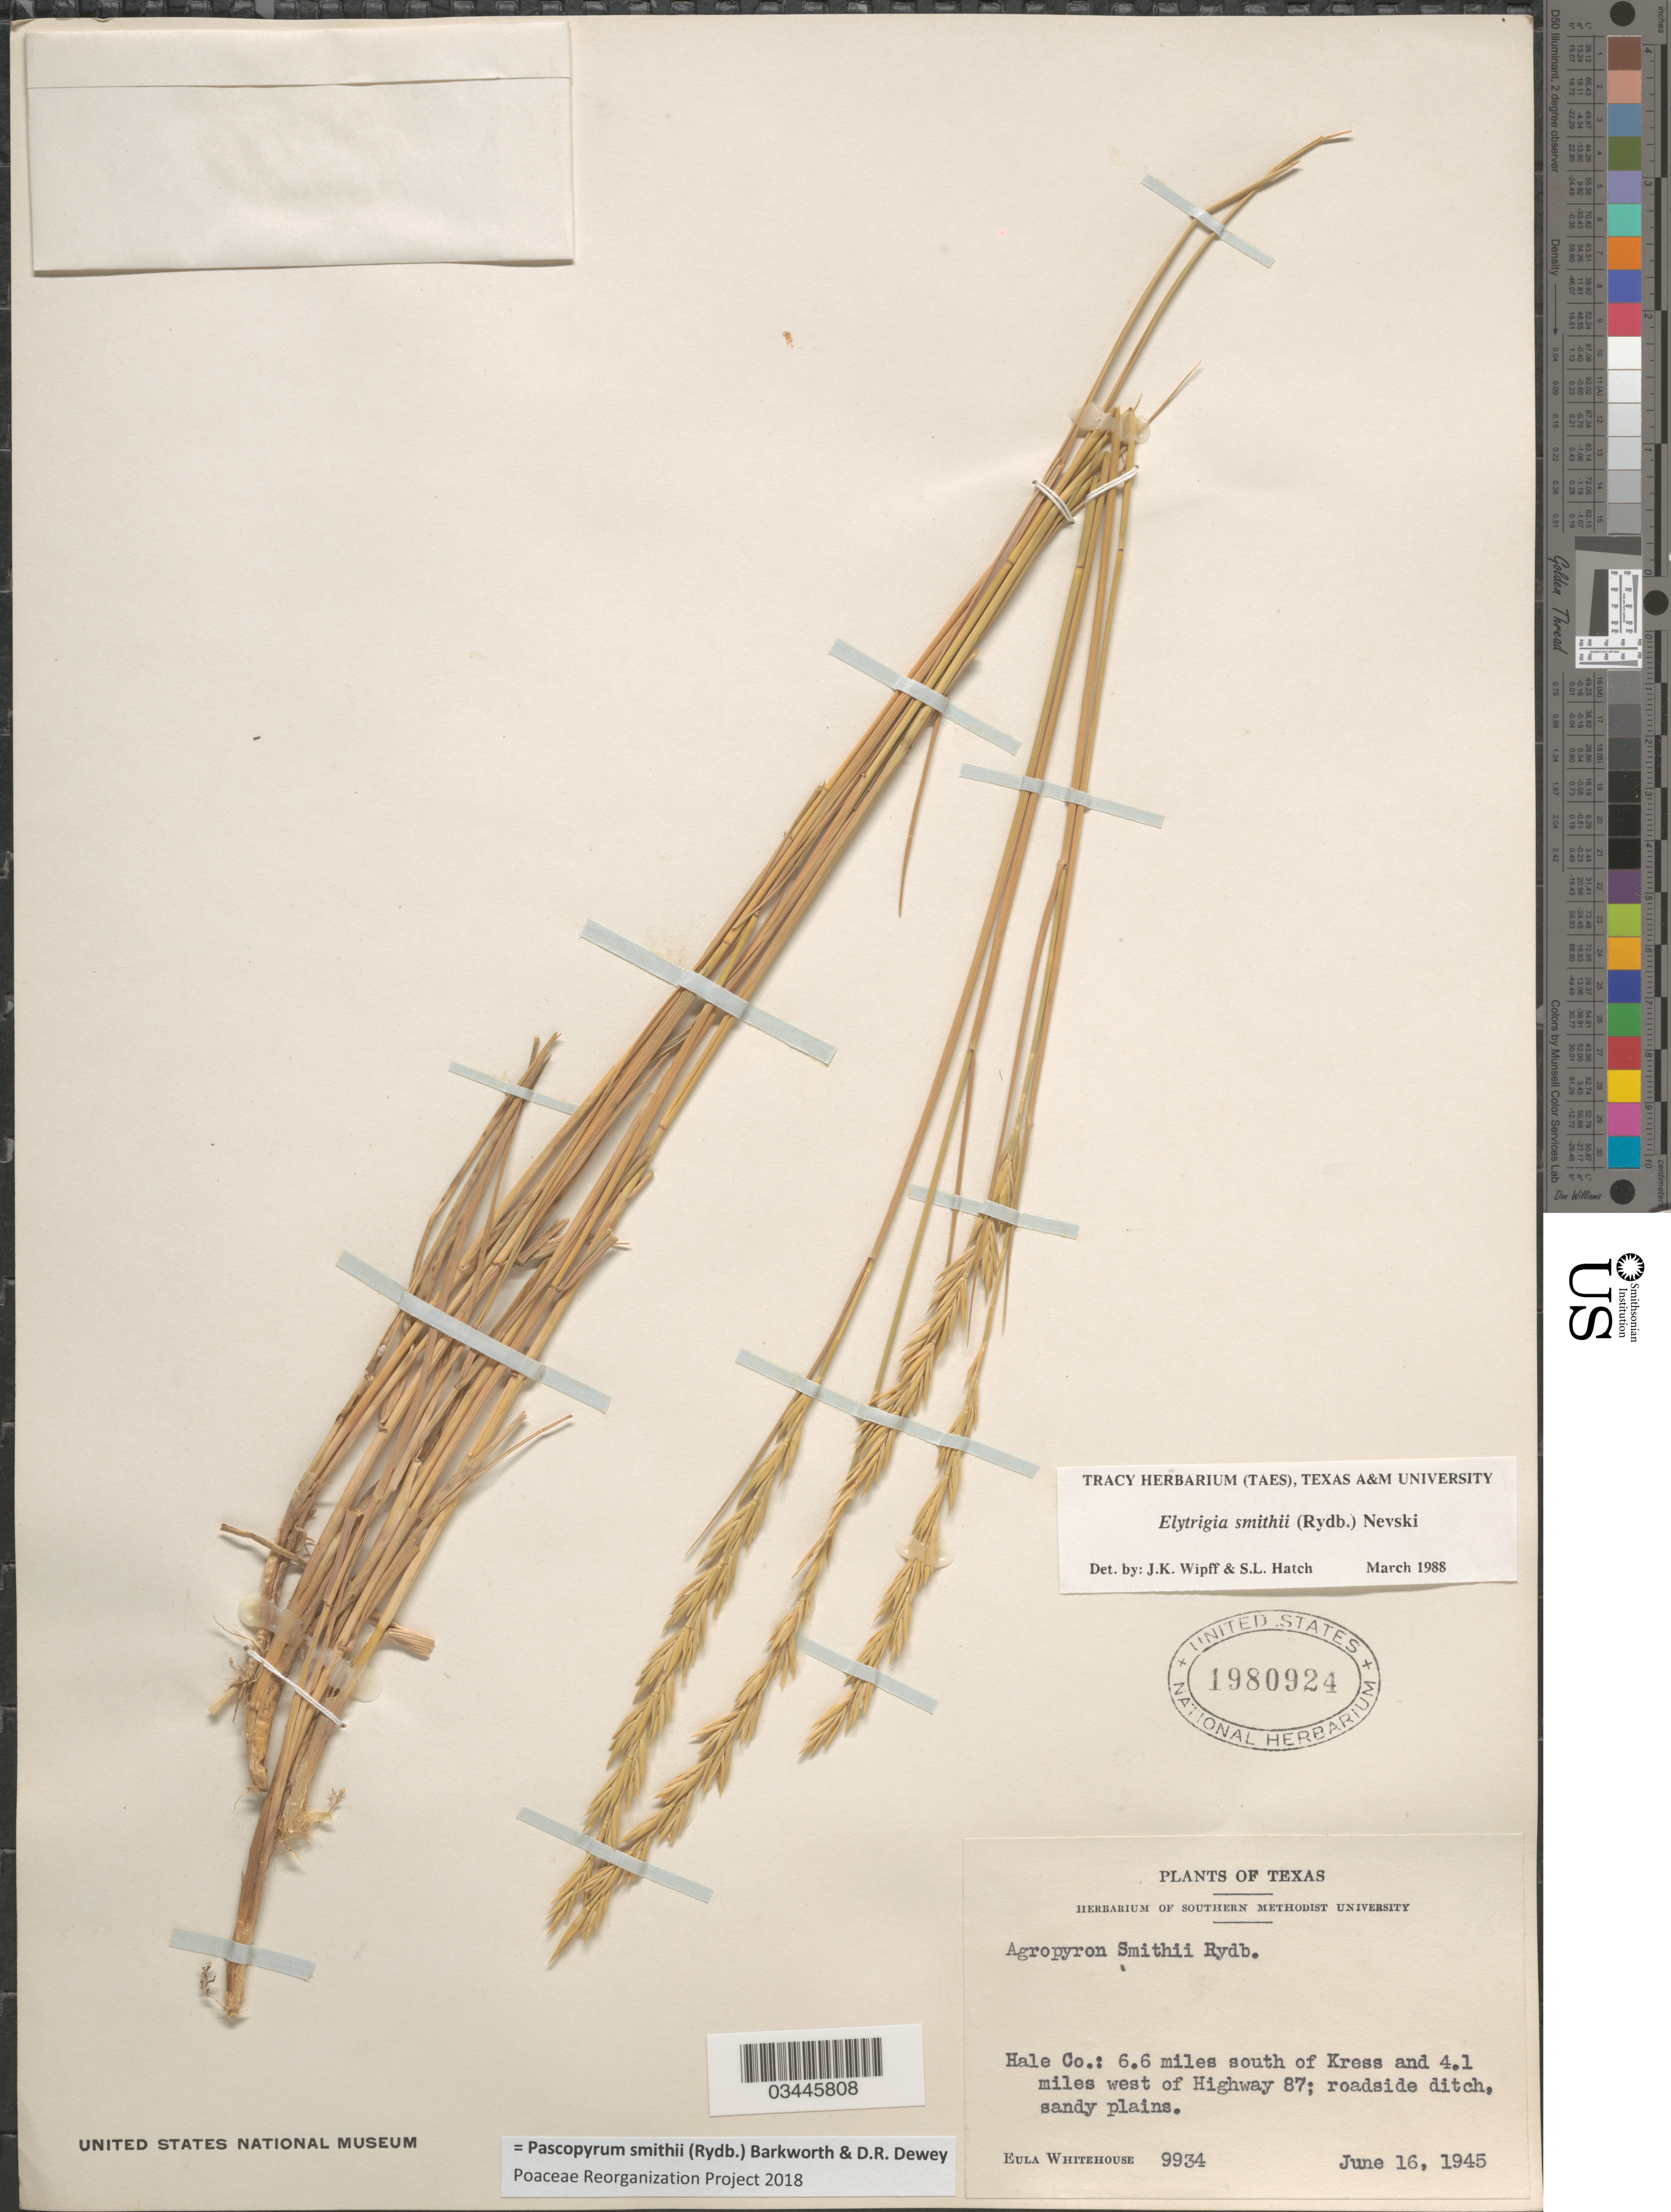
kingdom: Plantae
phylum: Tracheophyta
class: Liliopsida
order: Poales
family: Poaceae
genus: Pascopyrum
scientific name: Pascopyrum smithii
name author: (Rydb.) Barkworth & Dewey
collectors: E. Whitehouse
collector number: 9934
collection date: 1945-06-16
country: United States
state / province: Texas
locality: Hale Co.: 6.6 miles south of Kress and 4.1 miles west of Highway 87; roadside ditch, sandy plains.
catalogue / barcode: US 1980924